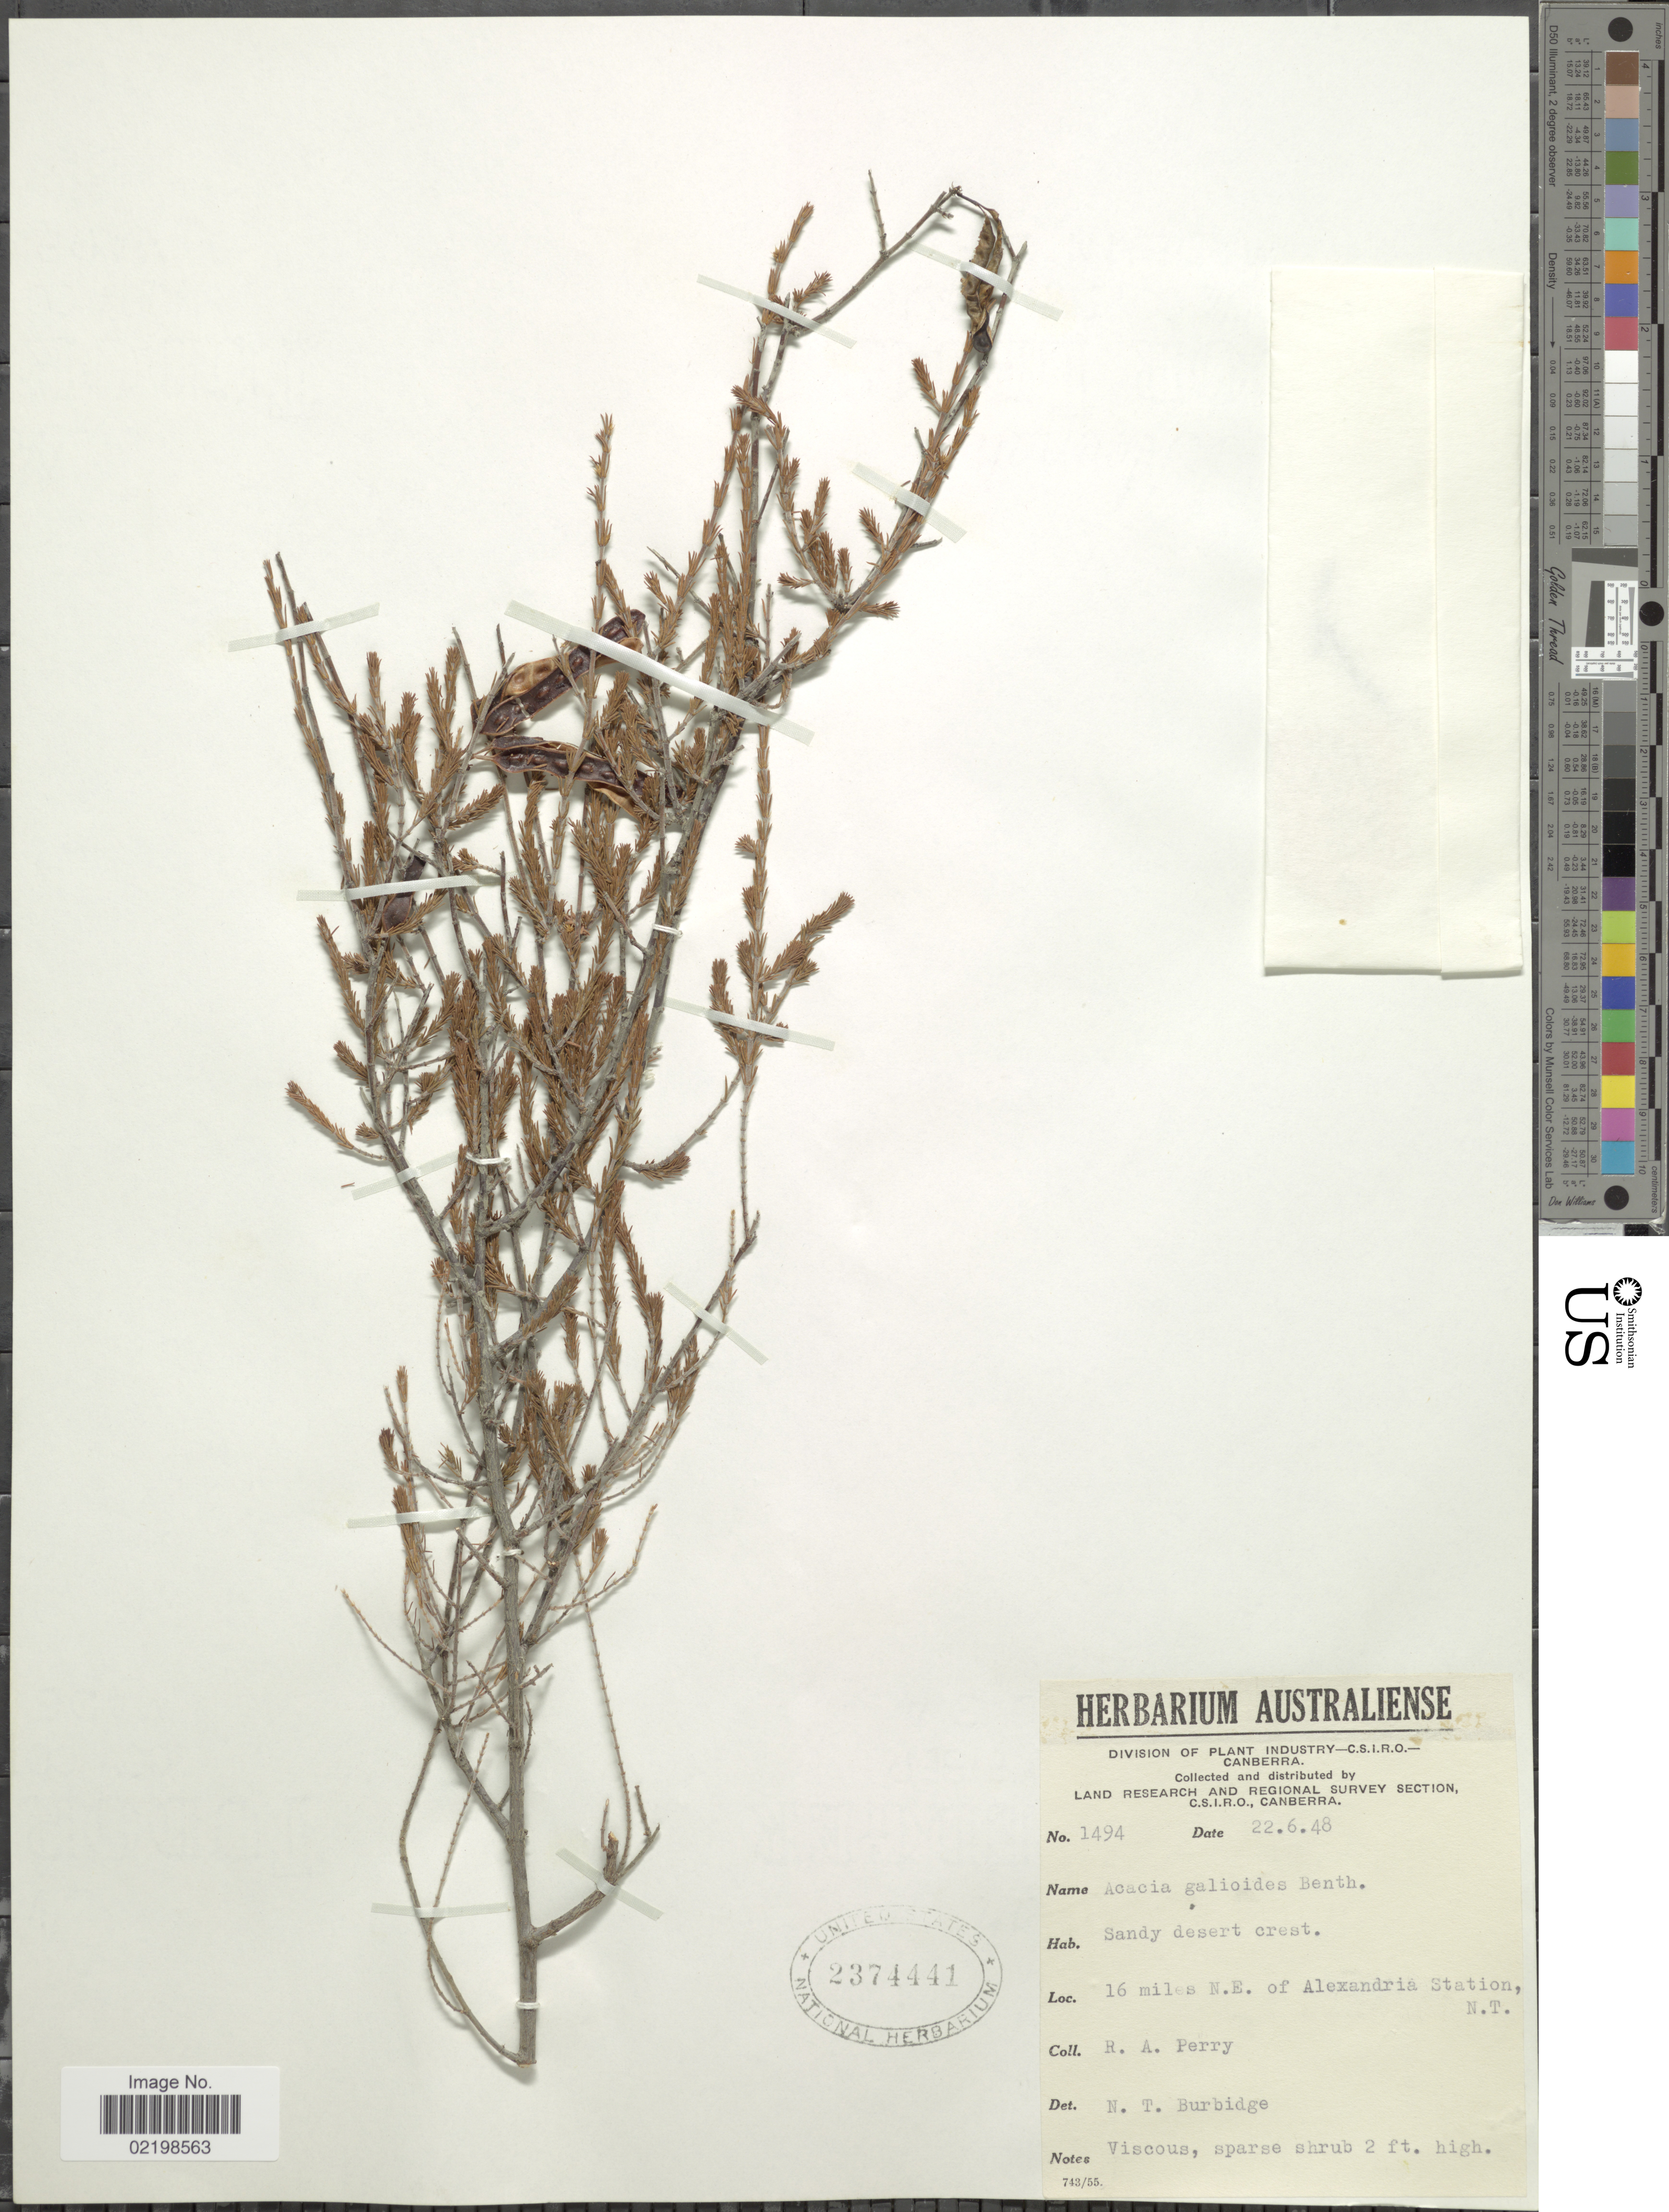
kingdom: Plantae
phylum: Tracheophyta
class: Magnoliopsida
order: Fabales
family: Fabaceae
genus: Acacia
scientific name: Acacia galioides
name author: Benth.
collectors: Perry, R. A.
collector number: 1494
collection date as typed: Transcribed d/m/y: 22/6/48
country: Australia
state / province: Northern Territory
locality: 16 miles N.E. of Alexandria Station, N.T.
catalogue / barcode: US 2374441